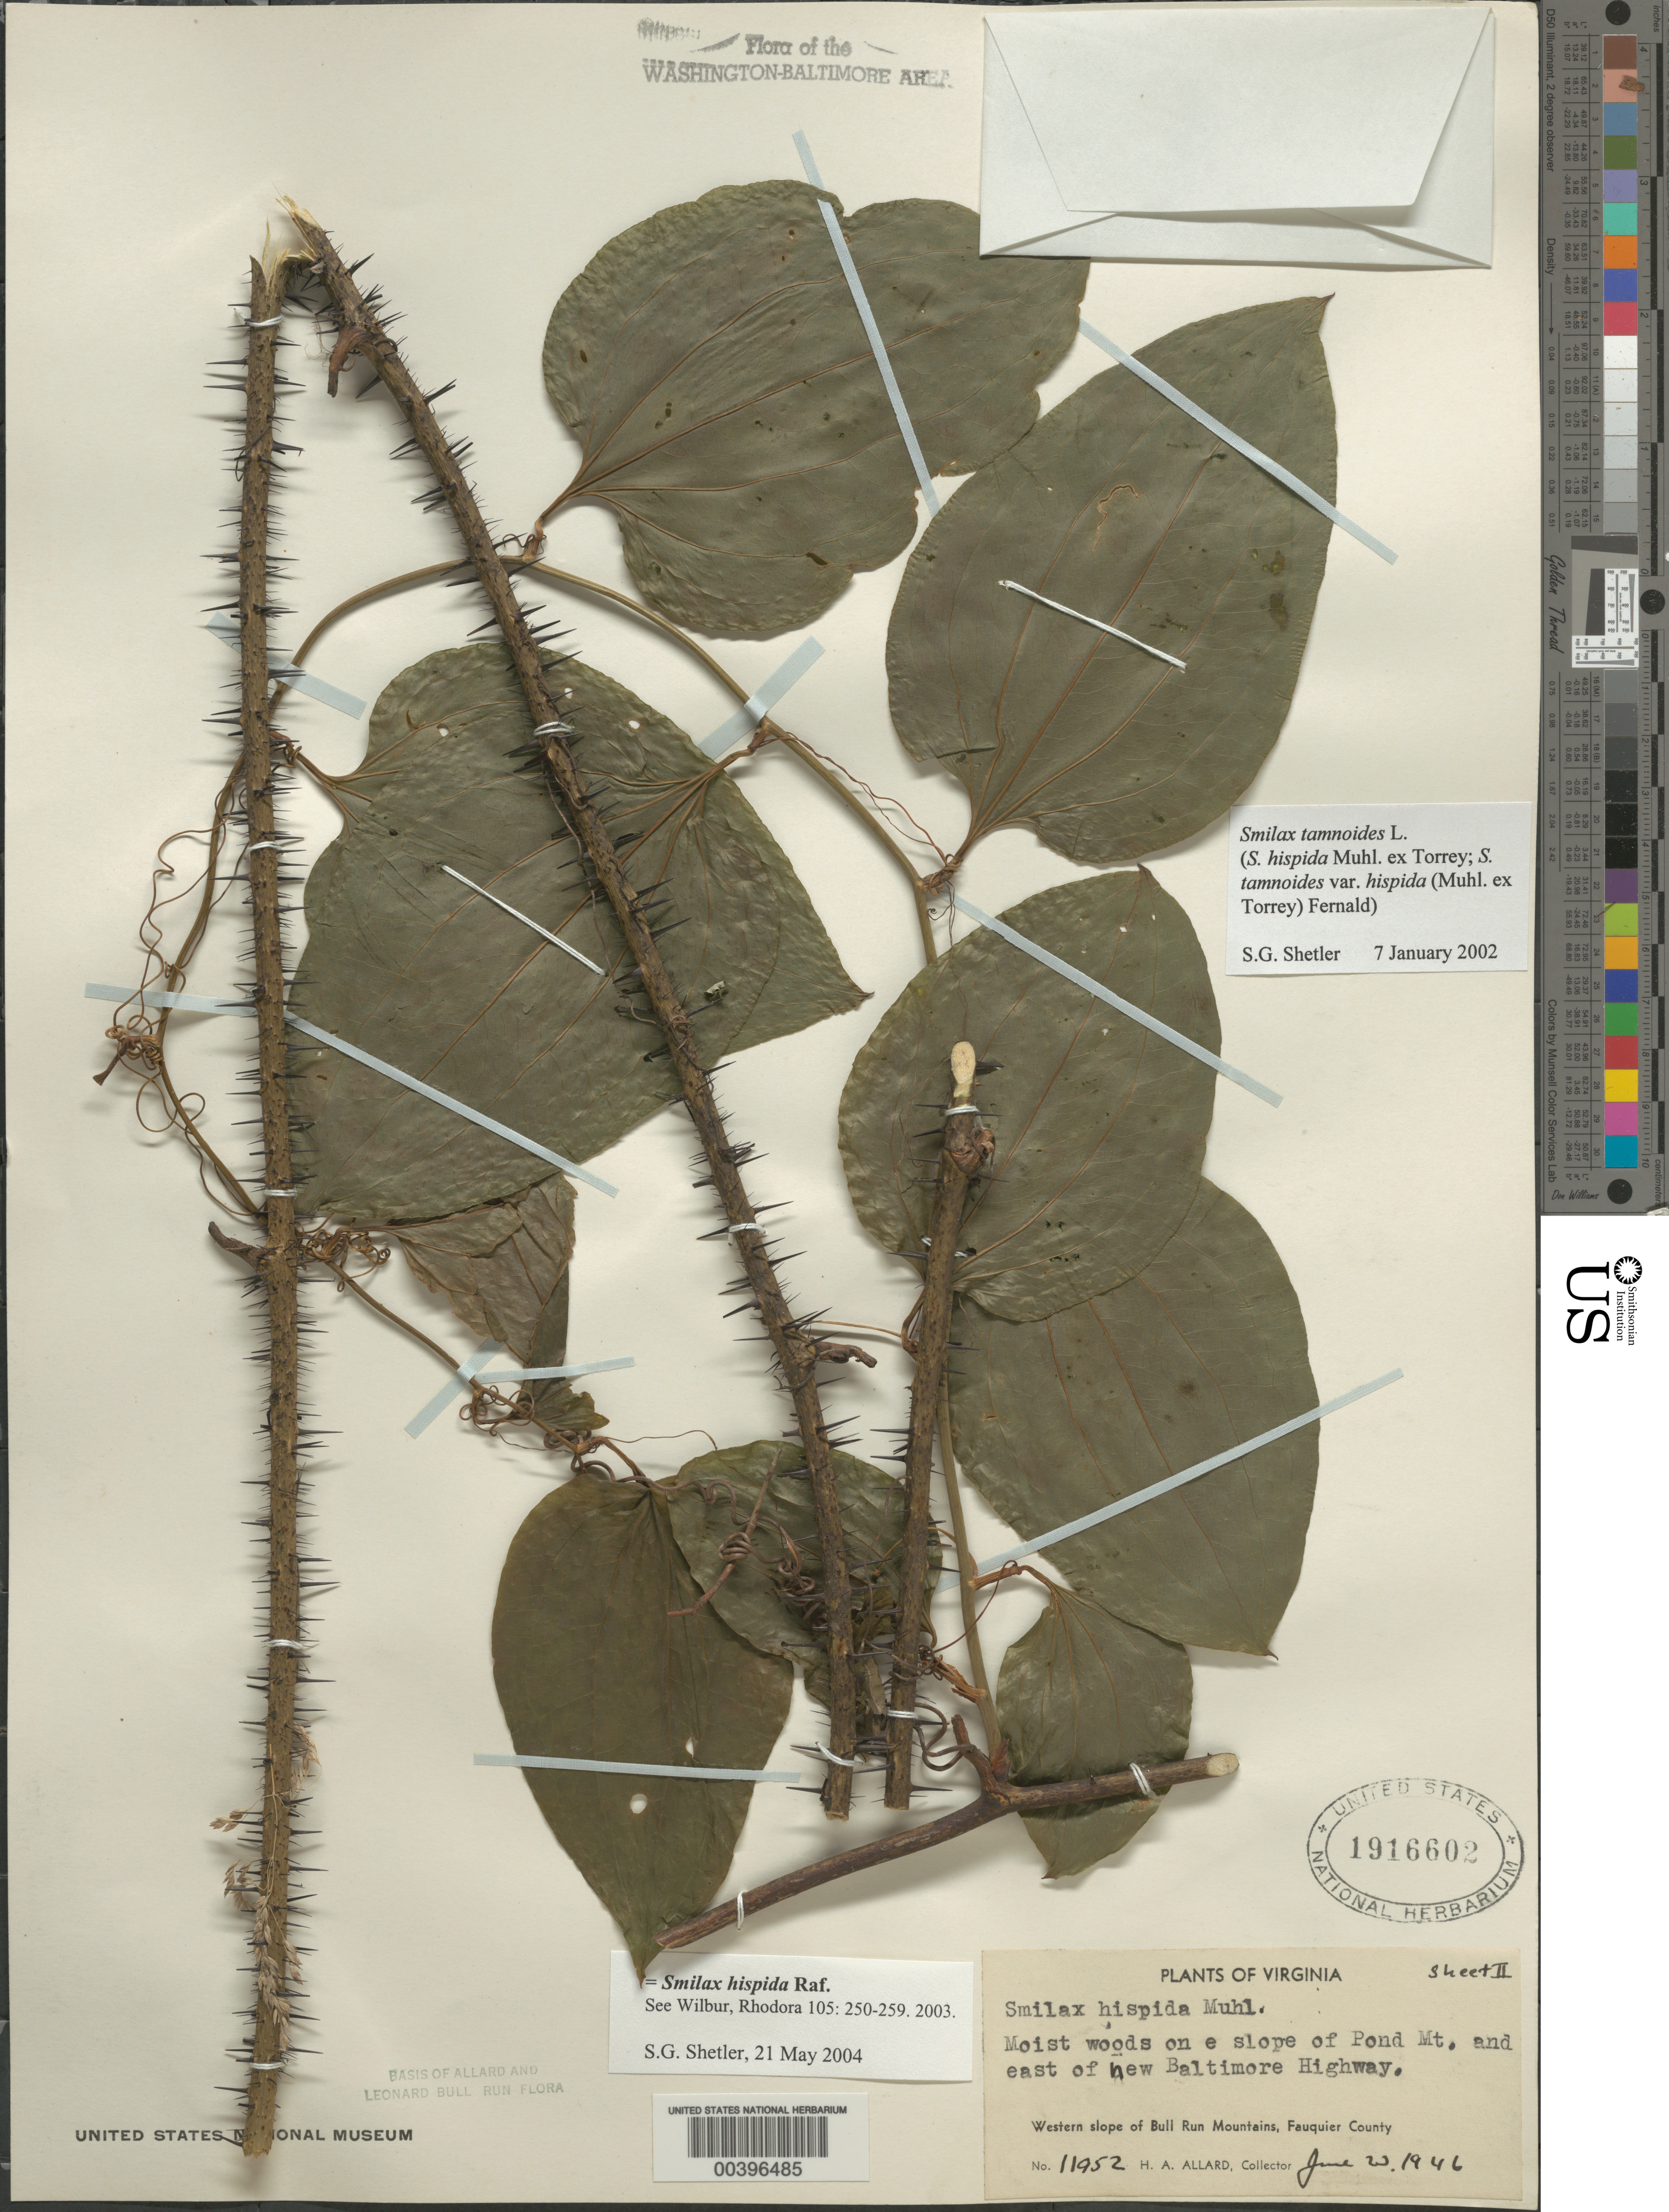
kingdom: Plantae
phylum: Tracheophyta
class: Liliopsida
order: Liliales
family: Smilacaceae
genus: Smilax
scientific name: Smilax hispida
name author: Raf.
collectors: H. A. Allard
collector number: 11952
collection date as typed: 23 Jun 1946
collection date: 1946-06-23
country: United States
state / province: Virginia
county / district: Fauquier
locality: East slope of Pond Mountain and east of New Baltimore Highway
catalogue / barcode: US 1916602